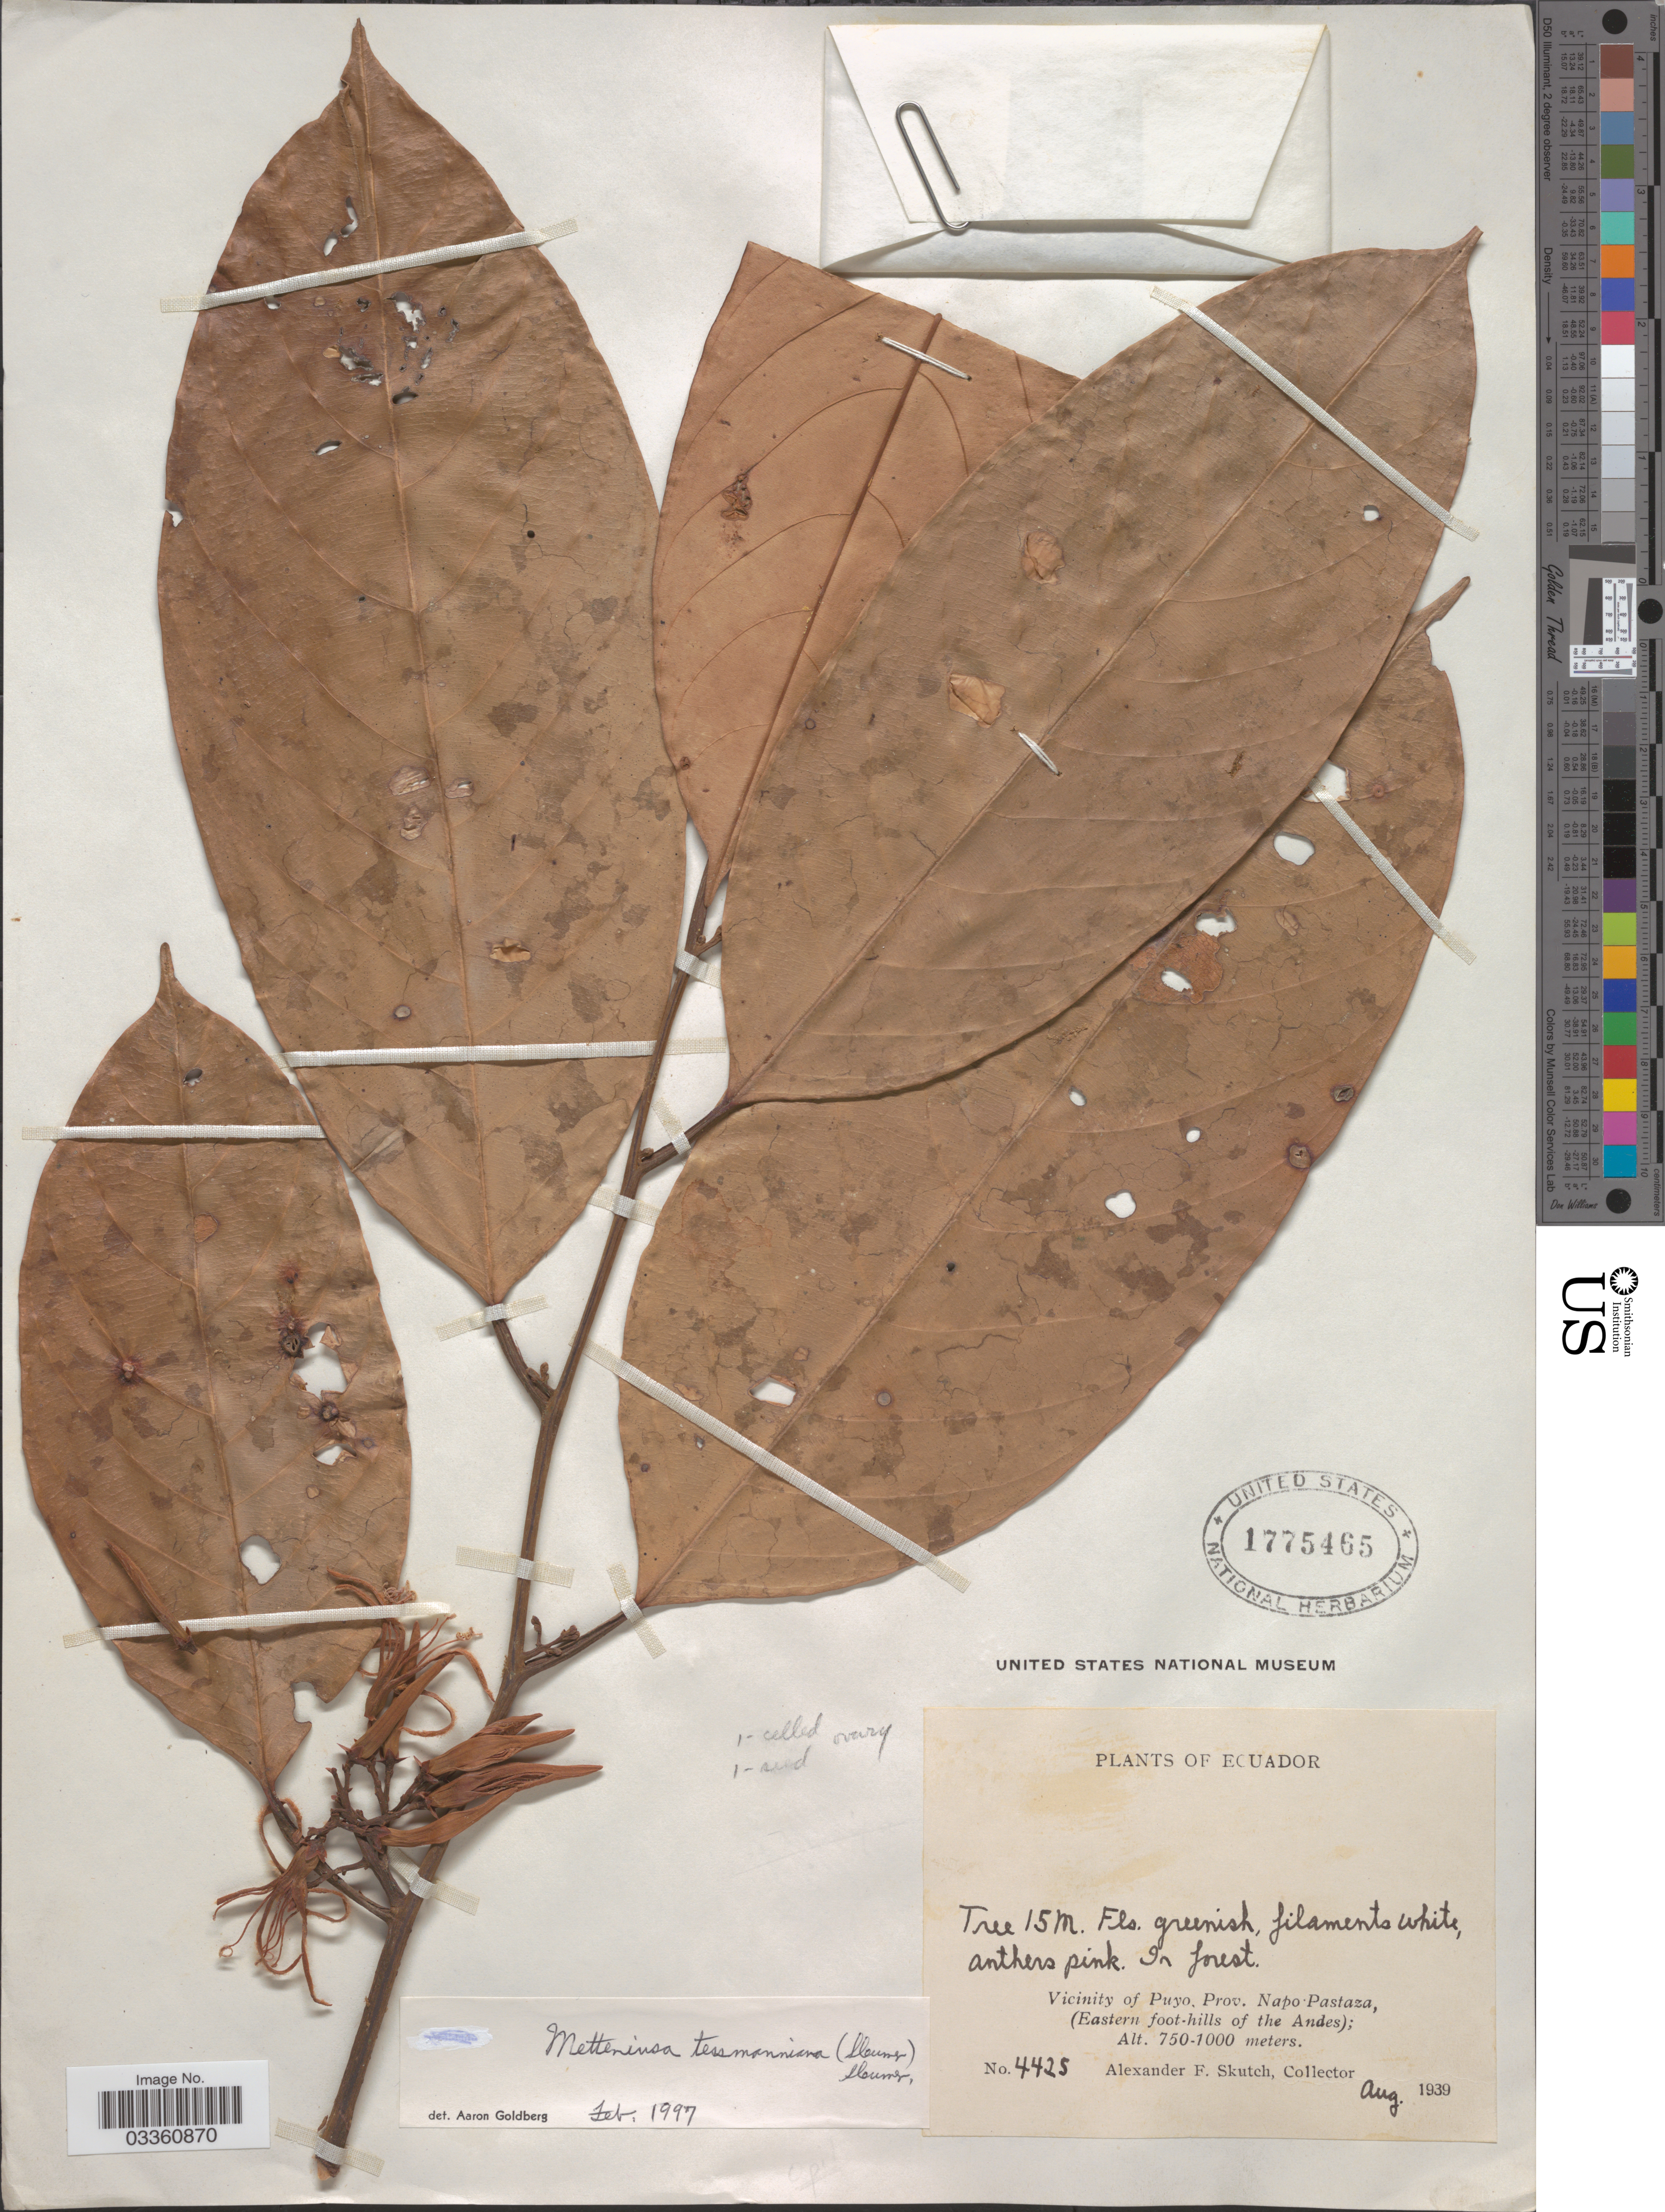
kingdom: Plantae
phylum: Tracheophyta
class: Magnoliopsida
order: Metteniusales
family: Metteniusaceae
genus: Metteniusa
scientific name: Metteniusa tessmanniana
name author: (Sleumer) Sleumer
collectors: A. F. Skutch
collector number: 4425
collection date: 1939-08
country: Ecuador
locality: Vicinity of Puyo, Prov. Napo-Pastaza, (Eastern foot-hills of the Andes).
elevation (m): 750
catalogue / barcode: US 1775465